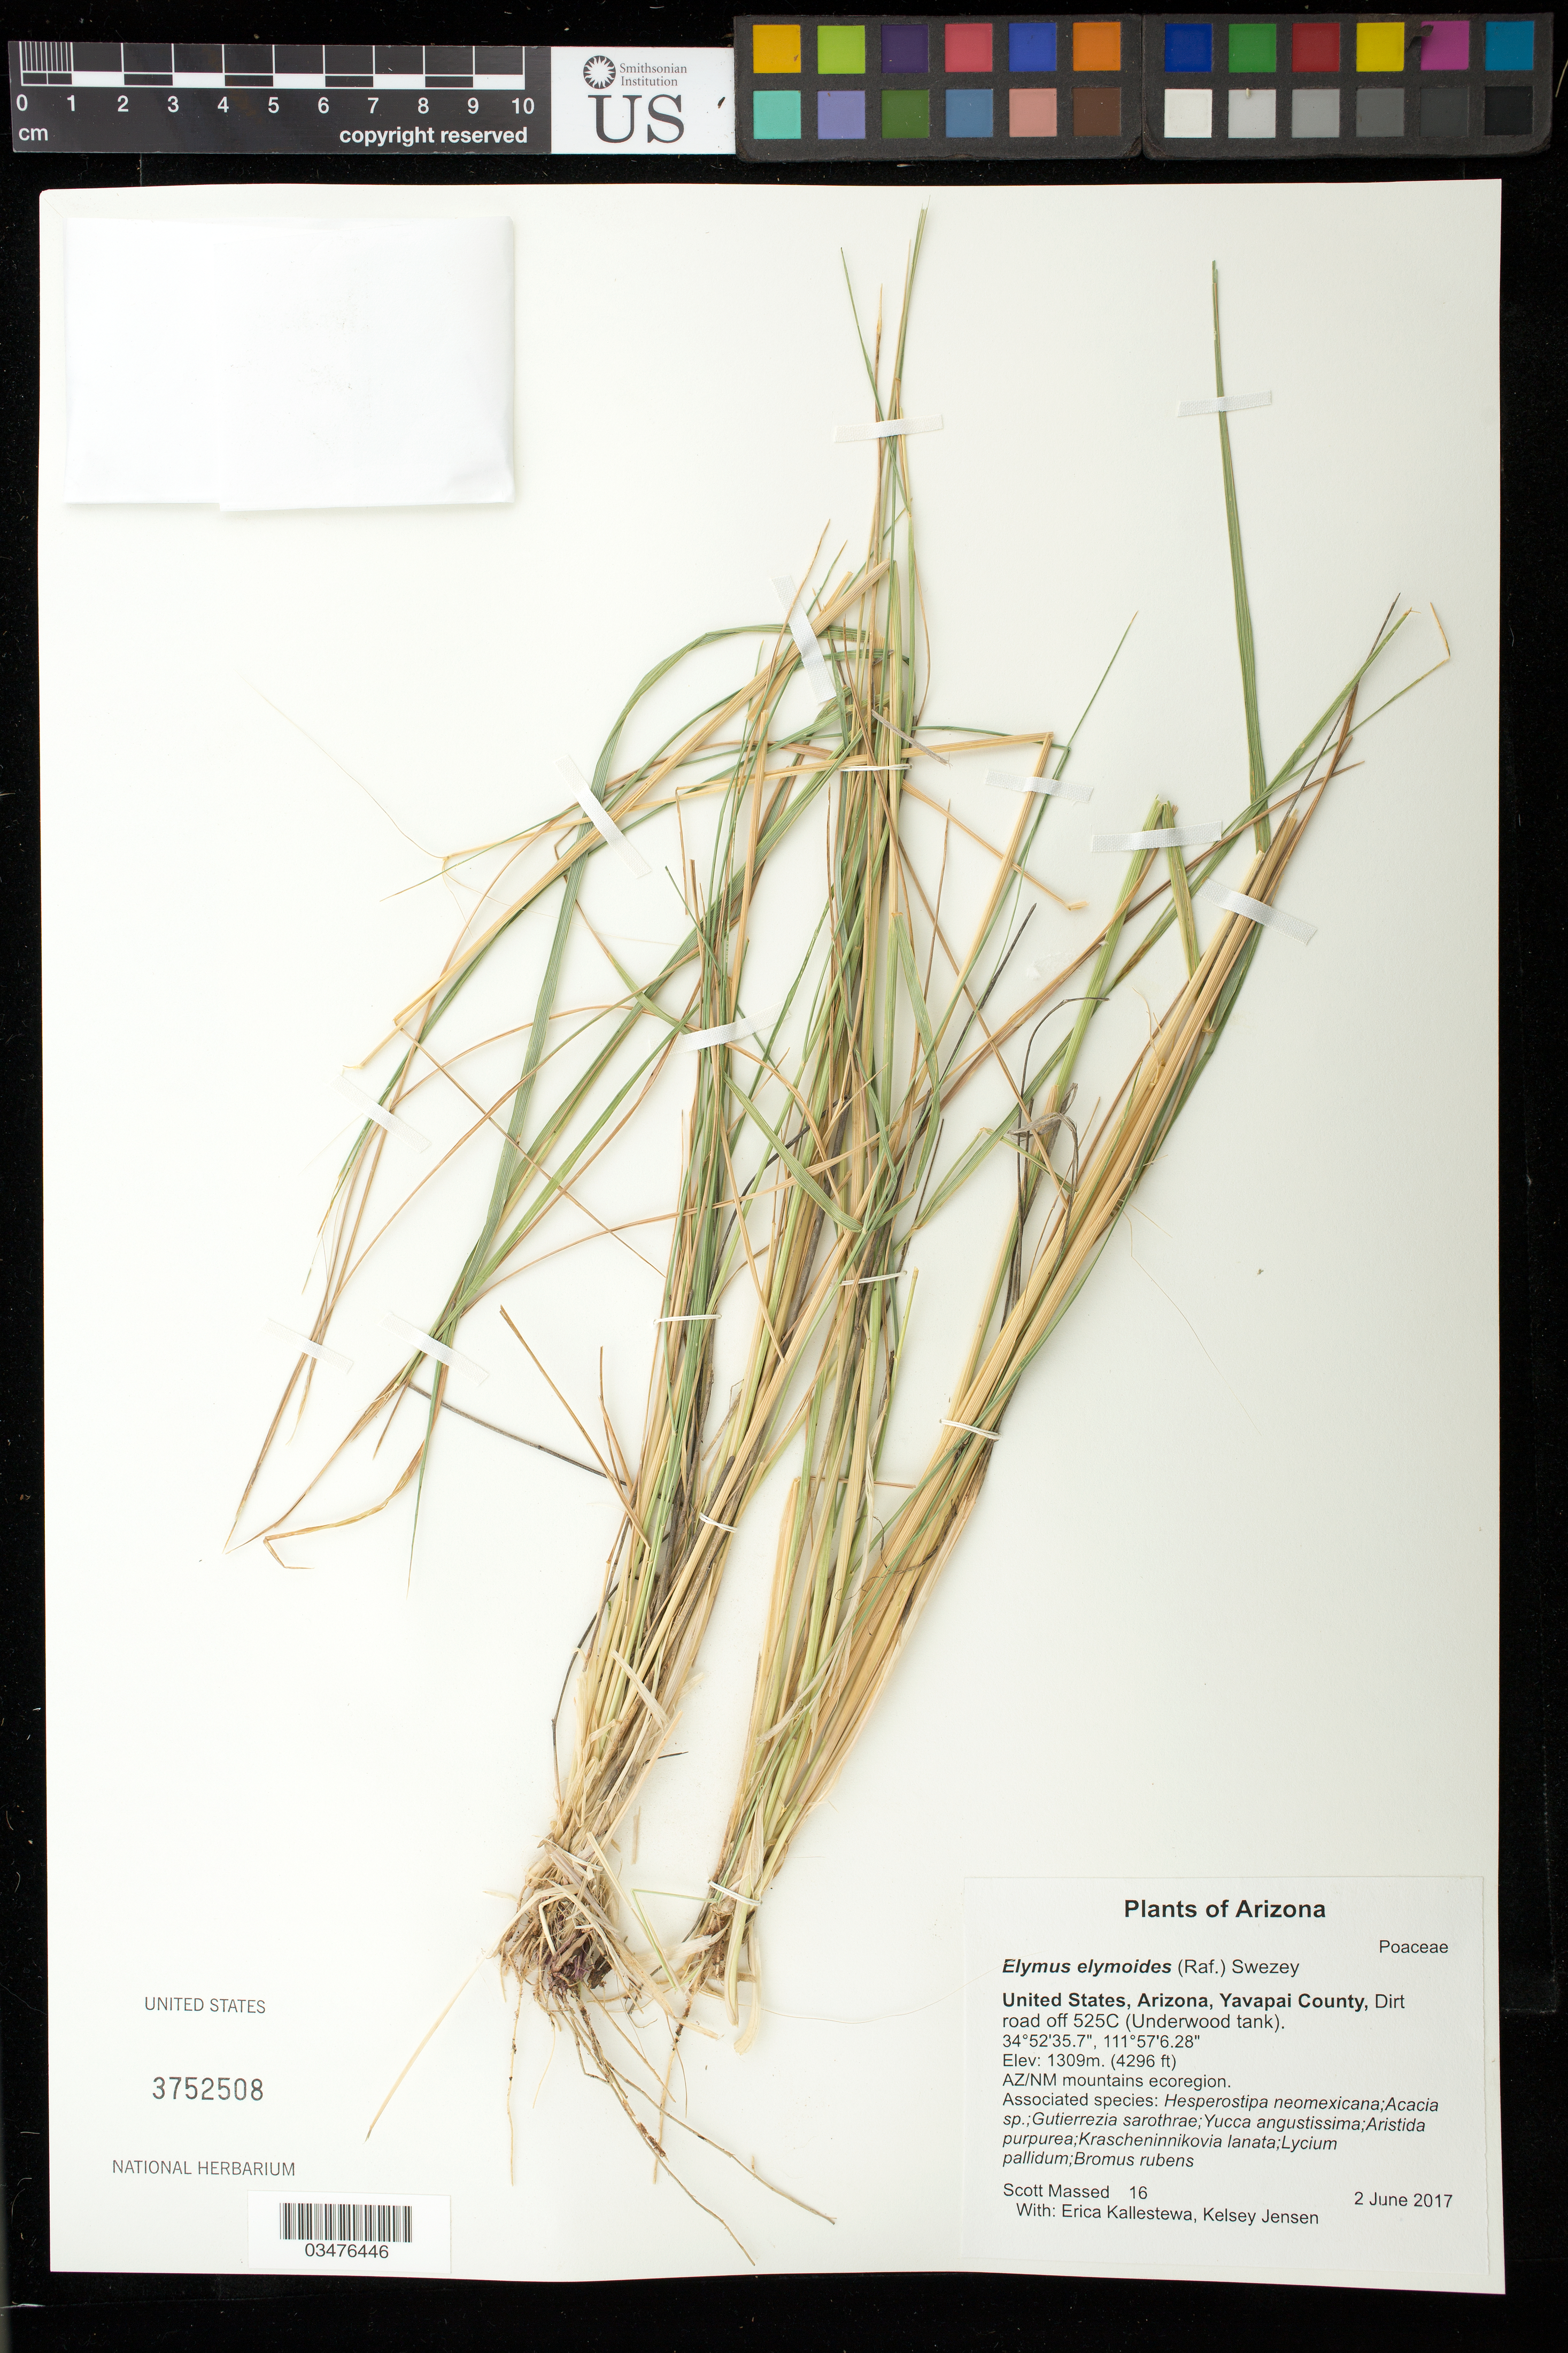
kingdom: Plantae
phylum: Tracheophyta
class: Liliopsida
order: Poales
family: Poaceae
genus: Elymus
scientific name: Elymus elymoides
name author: (Raf.) Swezey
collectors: S. Massed, E. Kallestewa & K. Jensen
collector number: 16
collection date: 2017-06-02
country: United States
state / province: Arizona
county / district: Yavapai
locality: Dirt Road off 525C (Underwood tank)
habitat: With Acacia sp., Aristida purpurea, Yucca angustissima, Bromus rubens, ect.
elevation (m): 1309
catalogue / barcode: US 3752508